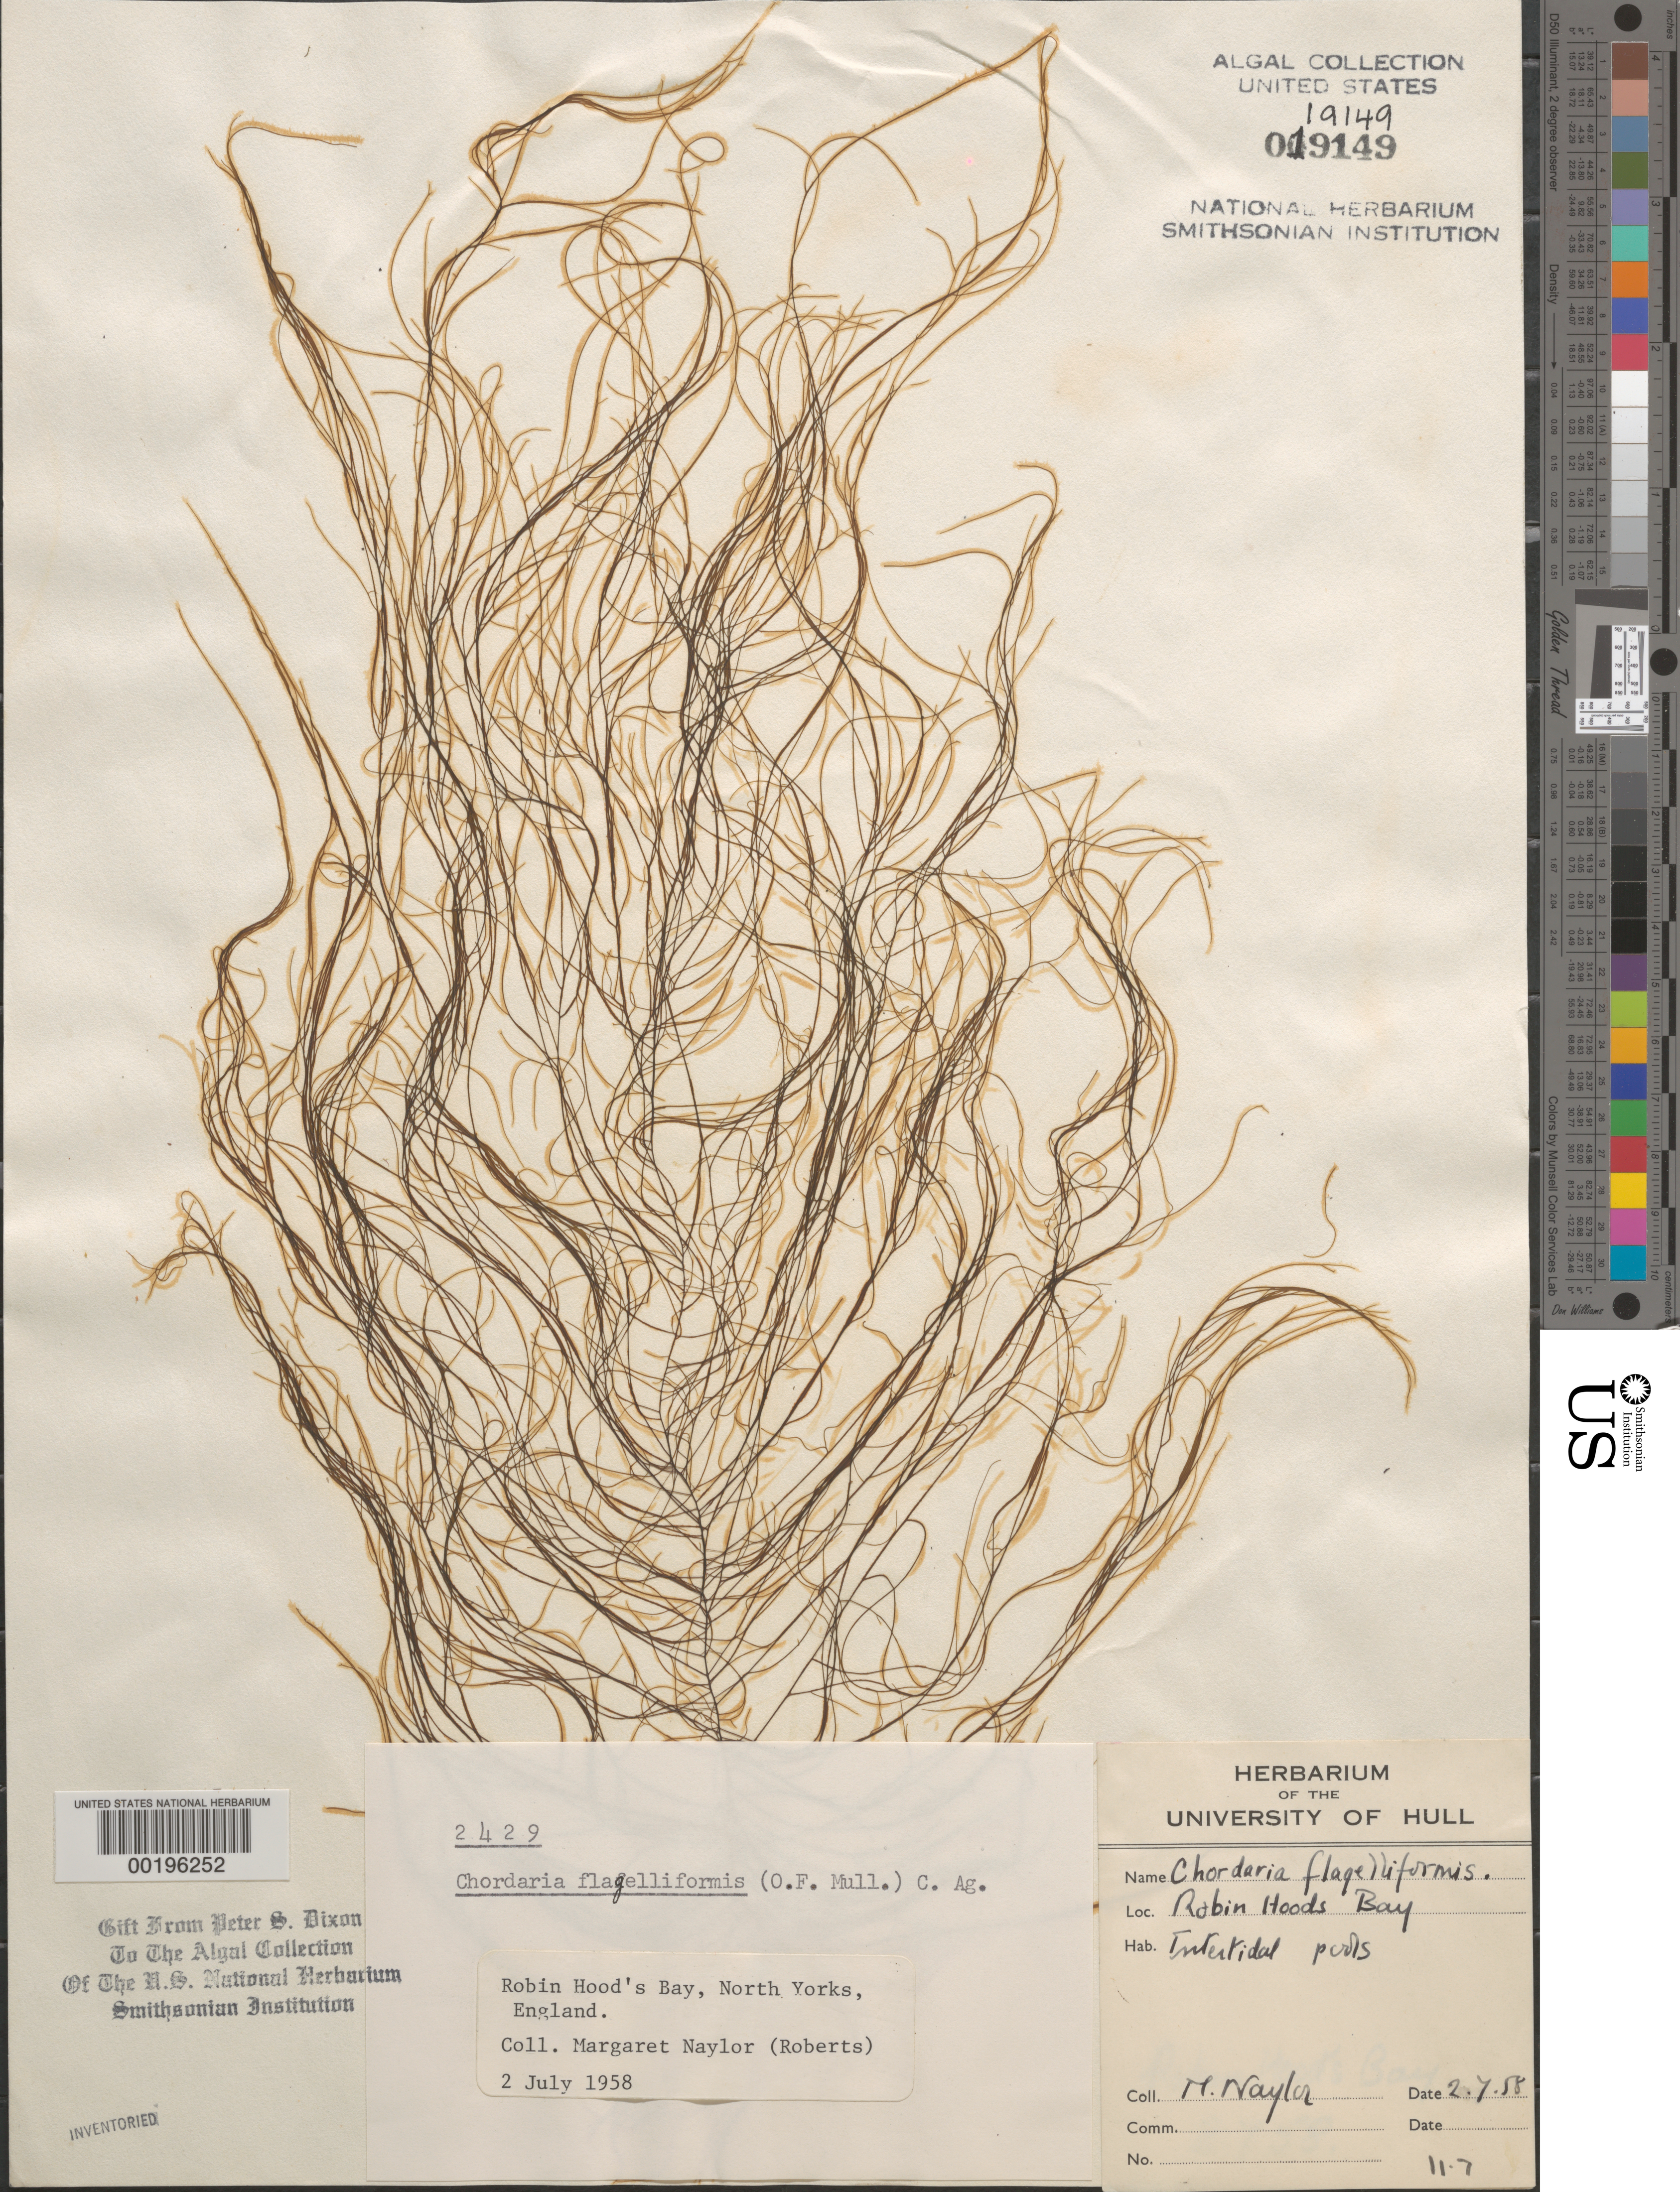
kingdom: Chromista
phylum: Ochrophyta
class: Phaeophyceae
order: Ectocarpales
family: Chordariaceae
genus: Chordaria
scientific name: Chordaria flagelliformis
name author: (Hudson) Grev.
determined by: Dixon, P. S.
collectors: M. Roberts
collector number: PSD 2429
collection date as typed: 02 Jul 1958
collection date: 1958-07-02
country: United Kingdom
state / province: England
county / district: North Yorkshire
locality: Robin Hoods Bay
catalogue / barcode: US 19149